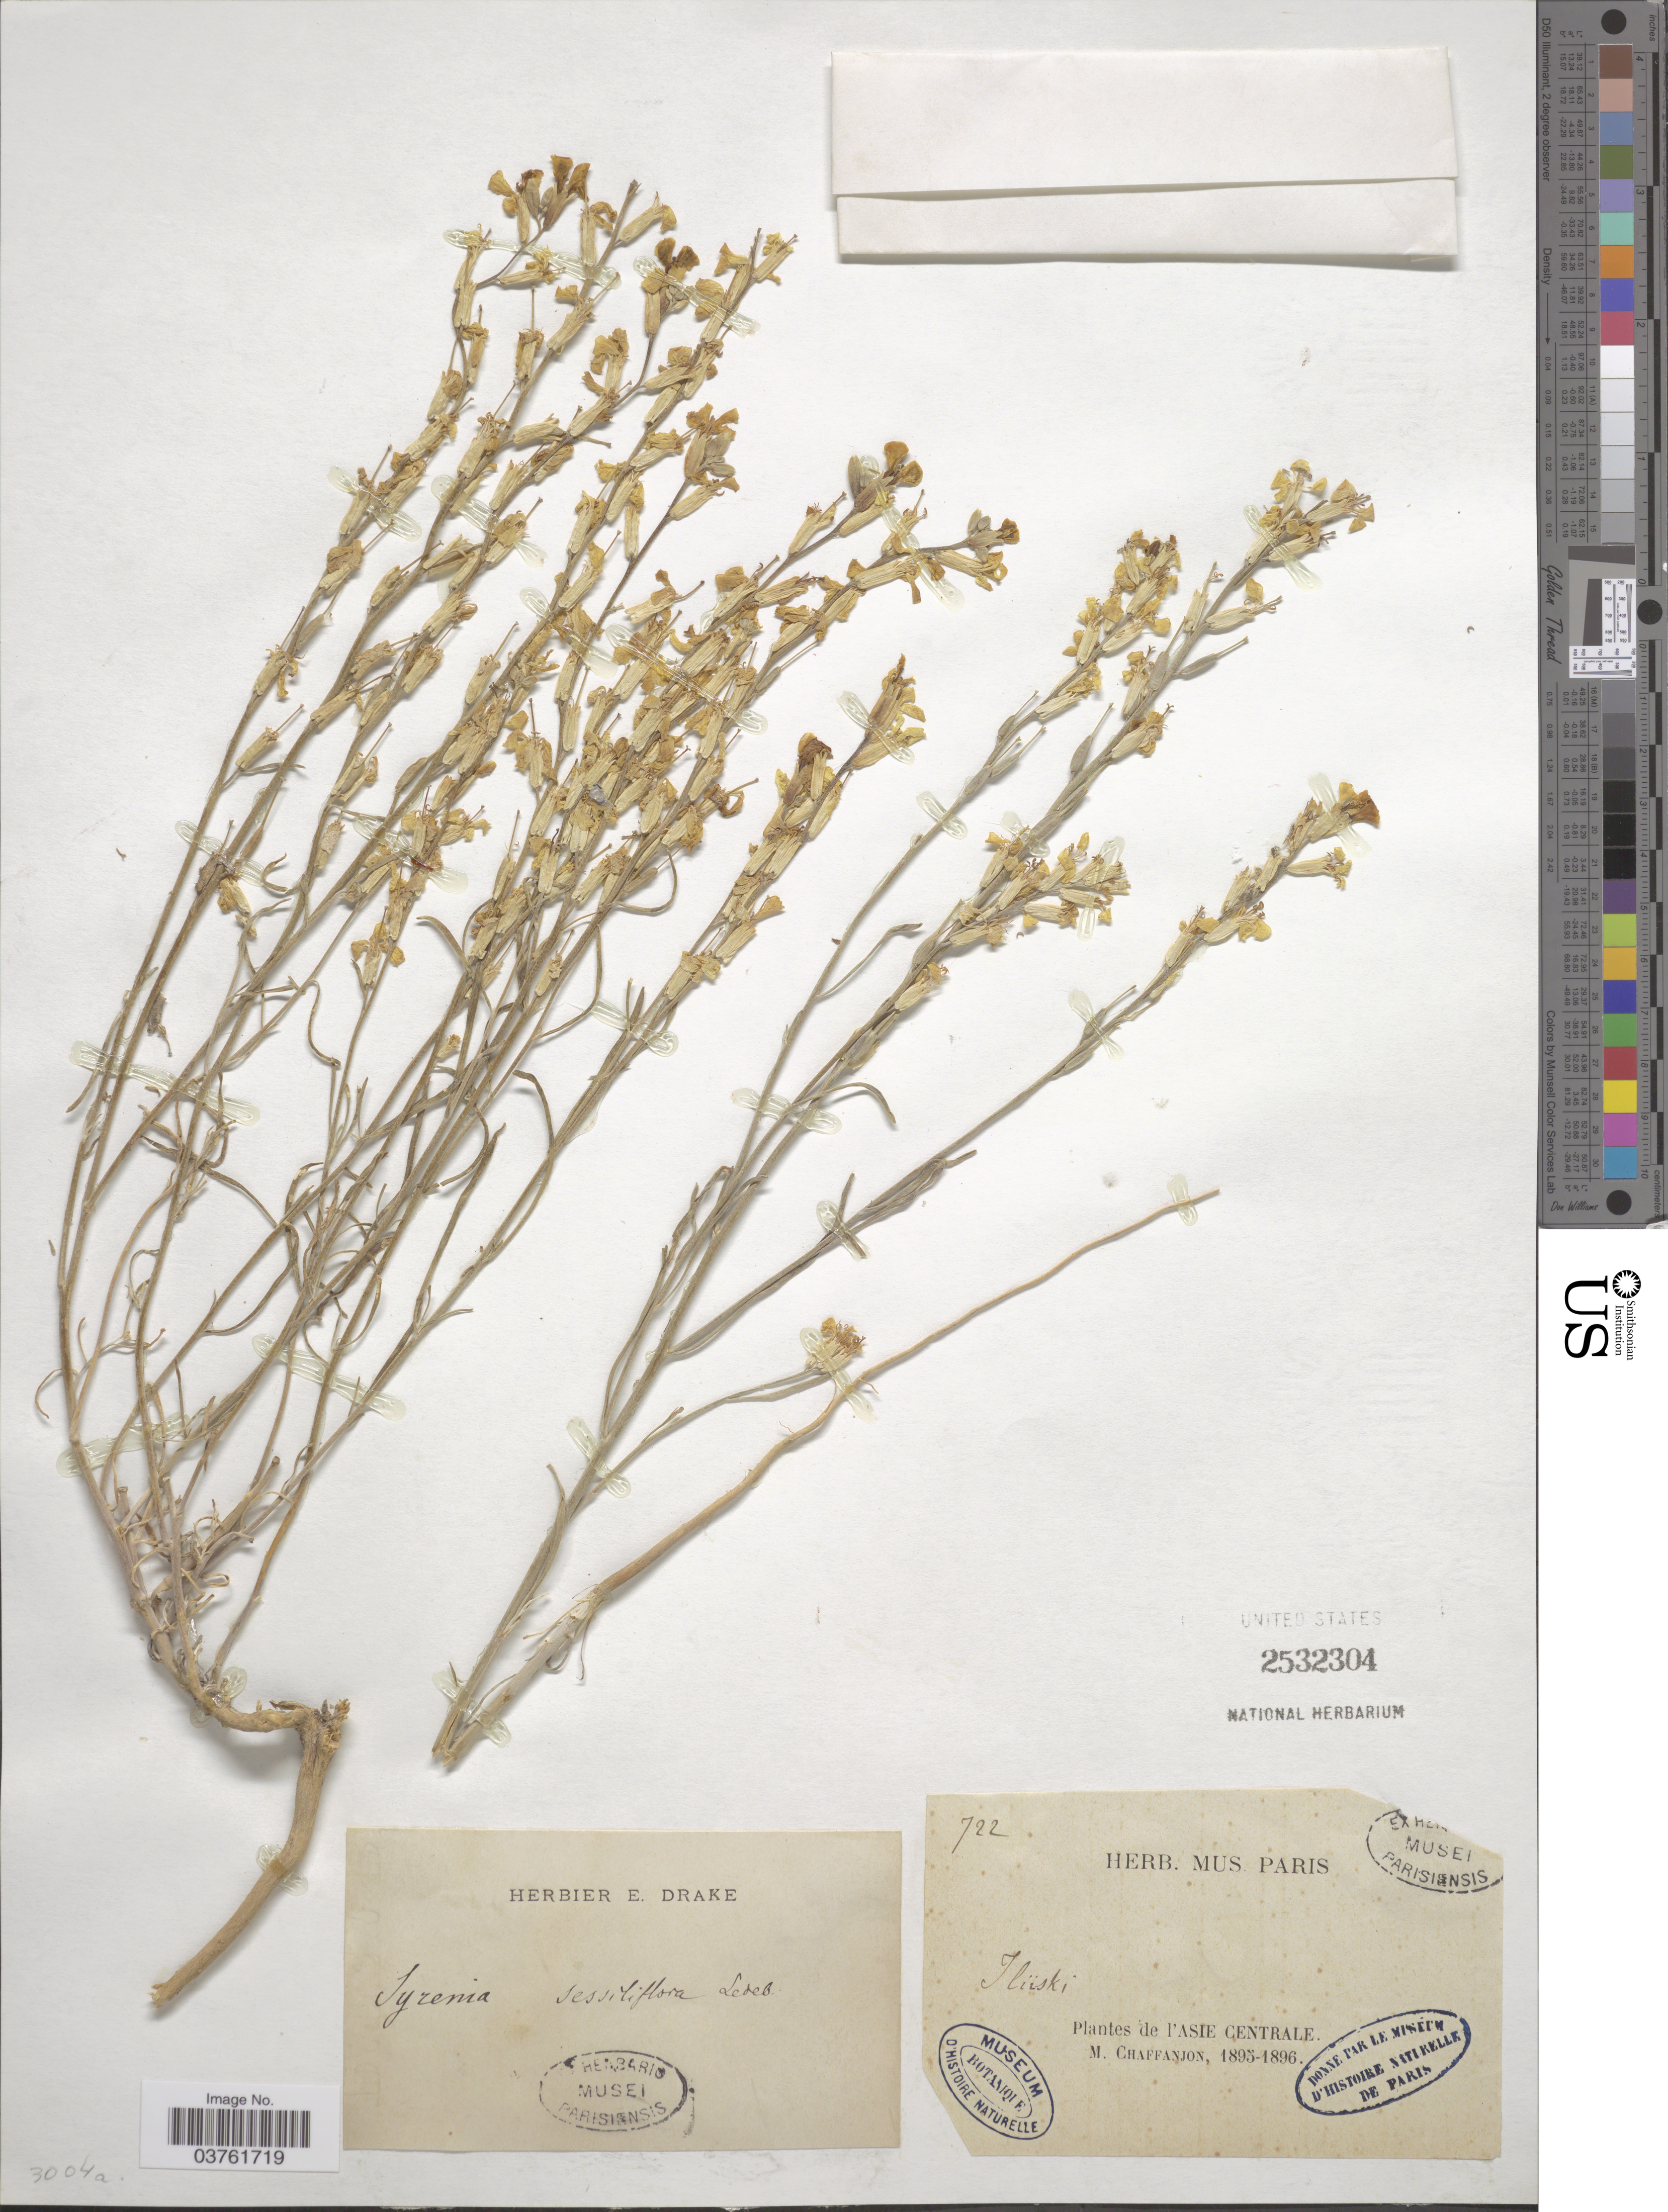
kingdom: Plantae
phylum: Tracheophyta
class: Magnoliopsida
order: Brassicales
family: Brassicaceae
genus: Syrenia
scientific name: Syrenia sessiliflora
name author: Ledeb.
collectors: M. Chaffanjon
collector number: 722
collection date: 1895/1896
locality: Ilüski [unsure placement]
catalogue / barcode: US 2532304